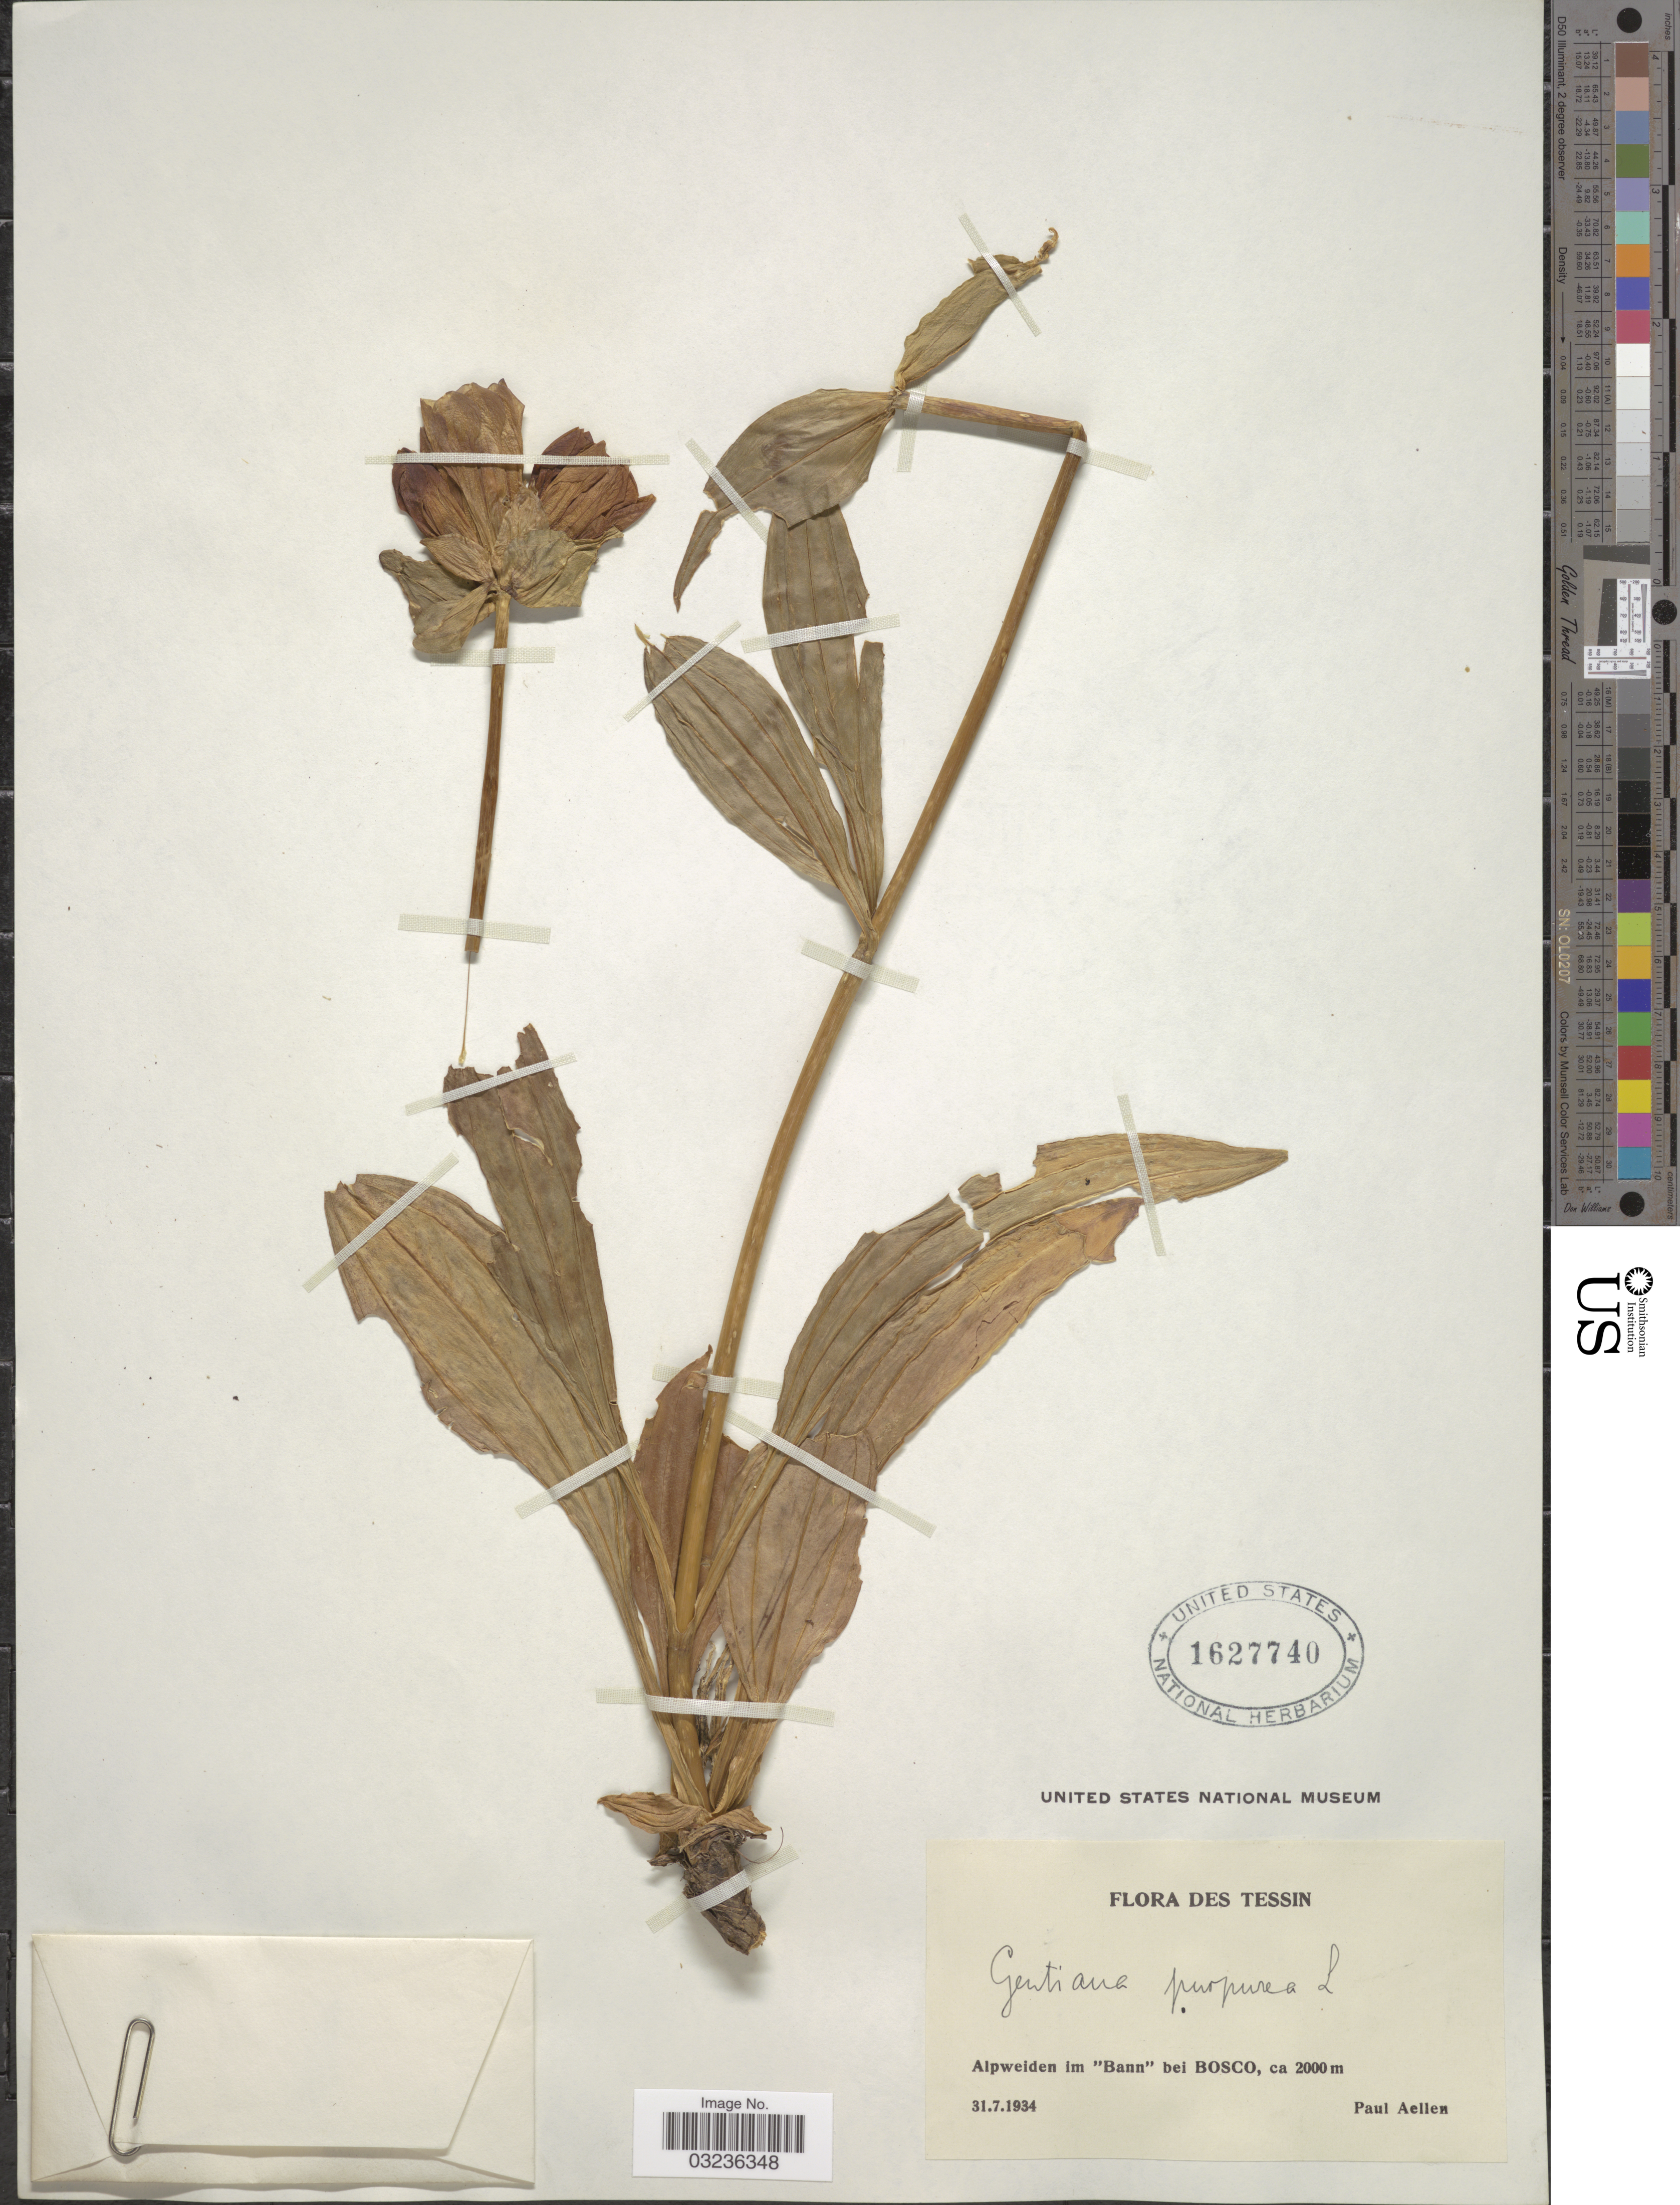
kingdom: Plantae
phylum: Tracheophyta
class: Magnoliopsida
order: Gentianales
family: Gentianaceae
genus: Gentiana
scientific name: Gentiana purpurea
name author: L.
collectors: P. Aellen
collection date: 1934-07-31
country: Switzerland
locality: Tessin. Alpweiden im "Bann" bei Bosco.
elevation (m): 2000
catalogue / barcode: US 1627740